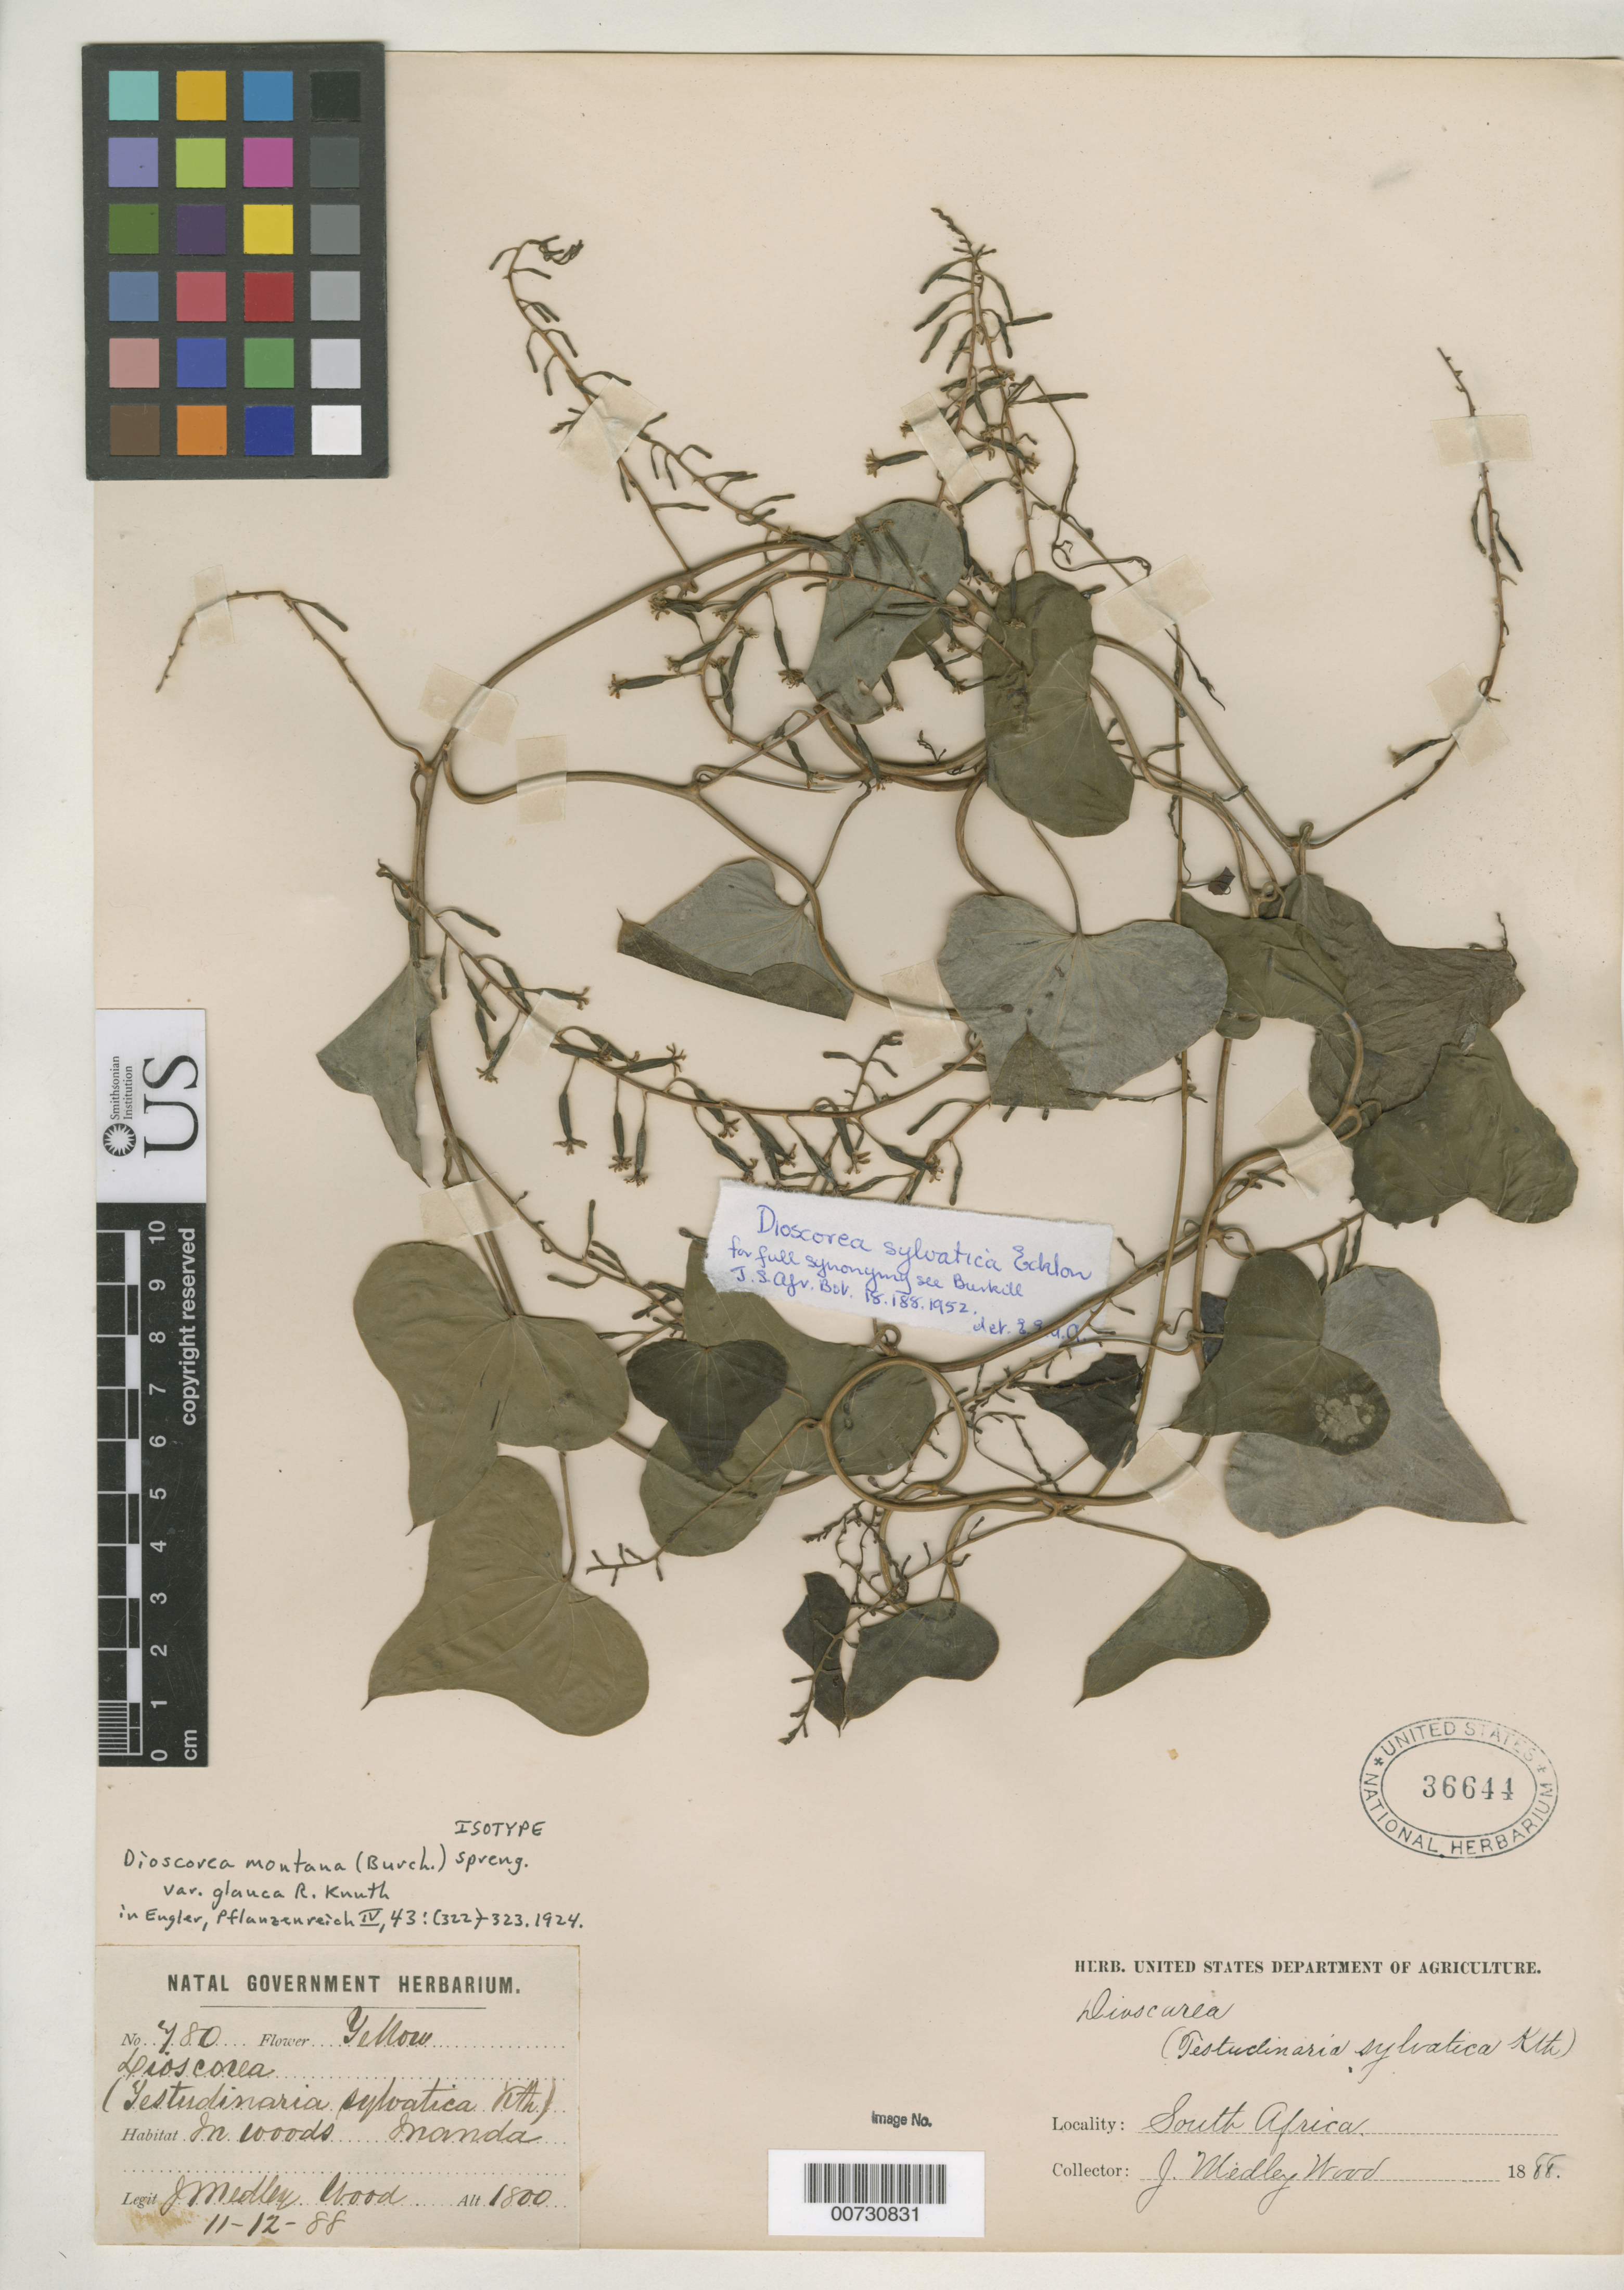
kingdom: Plantae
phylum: Tracheophyta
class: Liliopsida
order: Dioscoreales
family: Dioscoreaceae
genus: Dioscorea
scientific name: Dioscorea montana var. glauca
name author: R. Knuth in Engl.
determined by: E. E. A.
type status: Isotype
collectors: J. M. Wood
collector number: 480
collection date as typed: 1888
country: South Africa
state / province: KwaZulu-Natal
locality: Inanda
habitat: In woods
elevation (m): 1800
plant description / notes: Dioscorea montana [sensu] Knuth (and presumably Knuth's varieties) was synonymized under D. sylvatica Ecklon by I.H. Burkill, 1952, J. S. African Bot. 18: 188, but neither this variety nor its type cited.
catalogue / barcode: US 36644